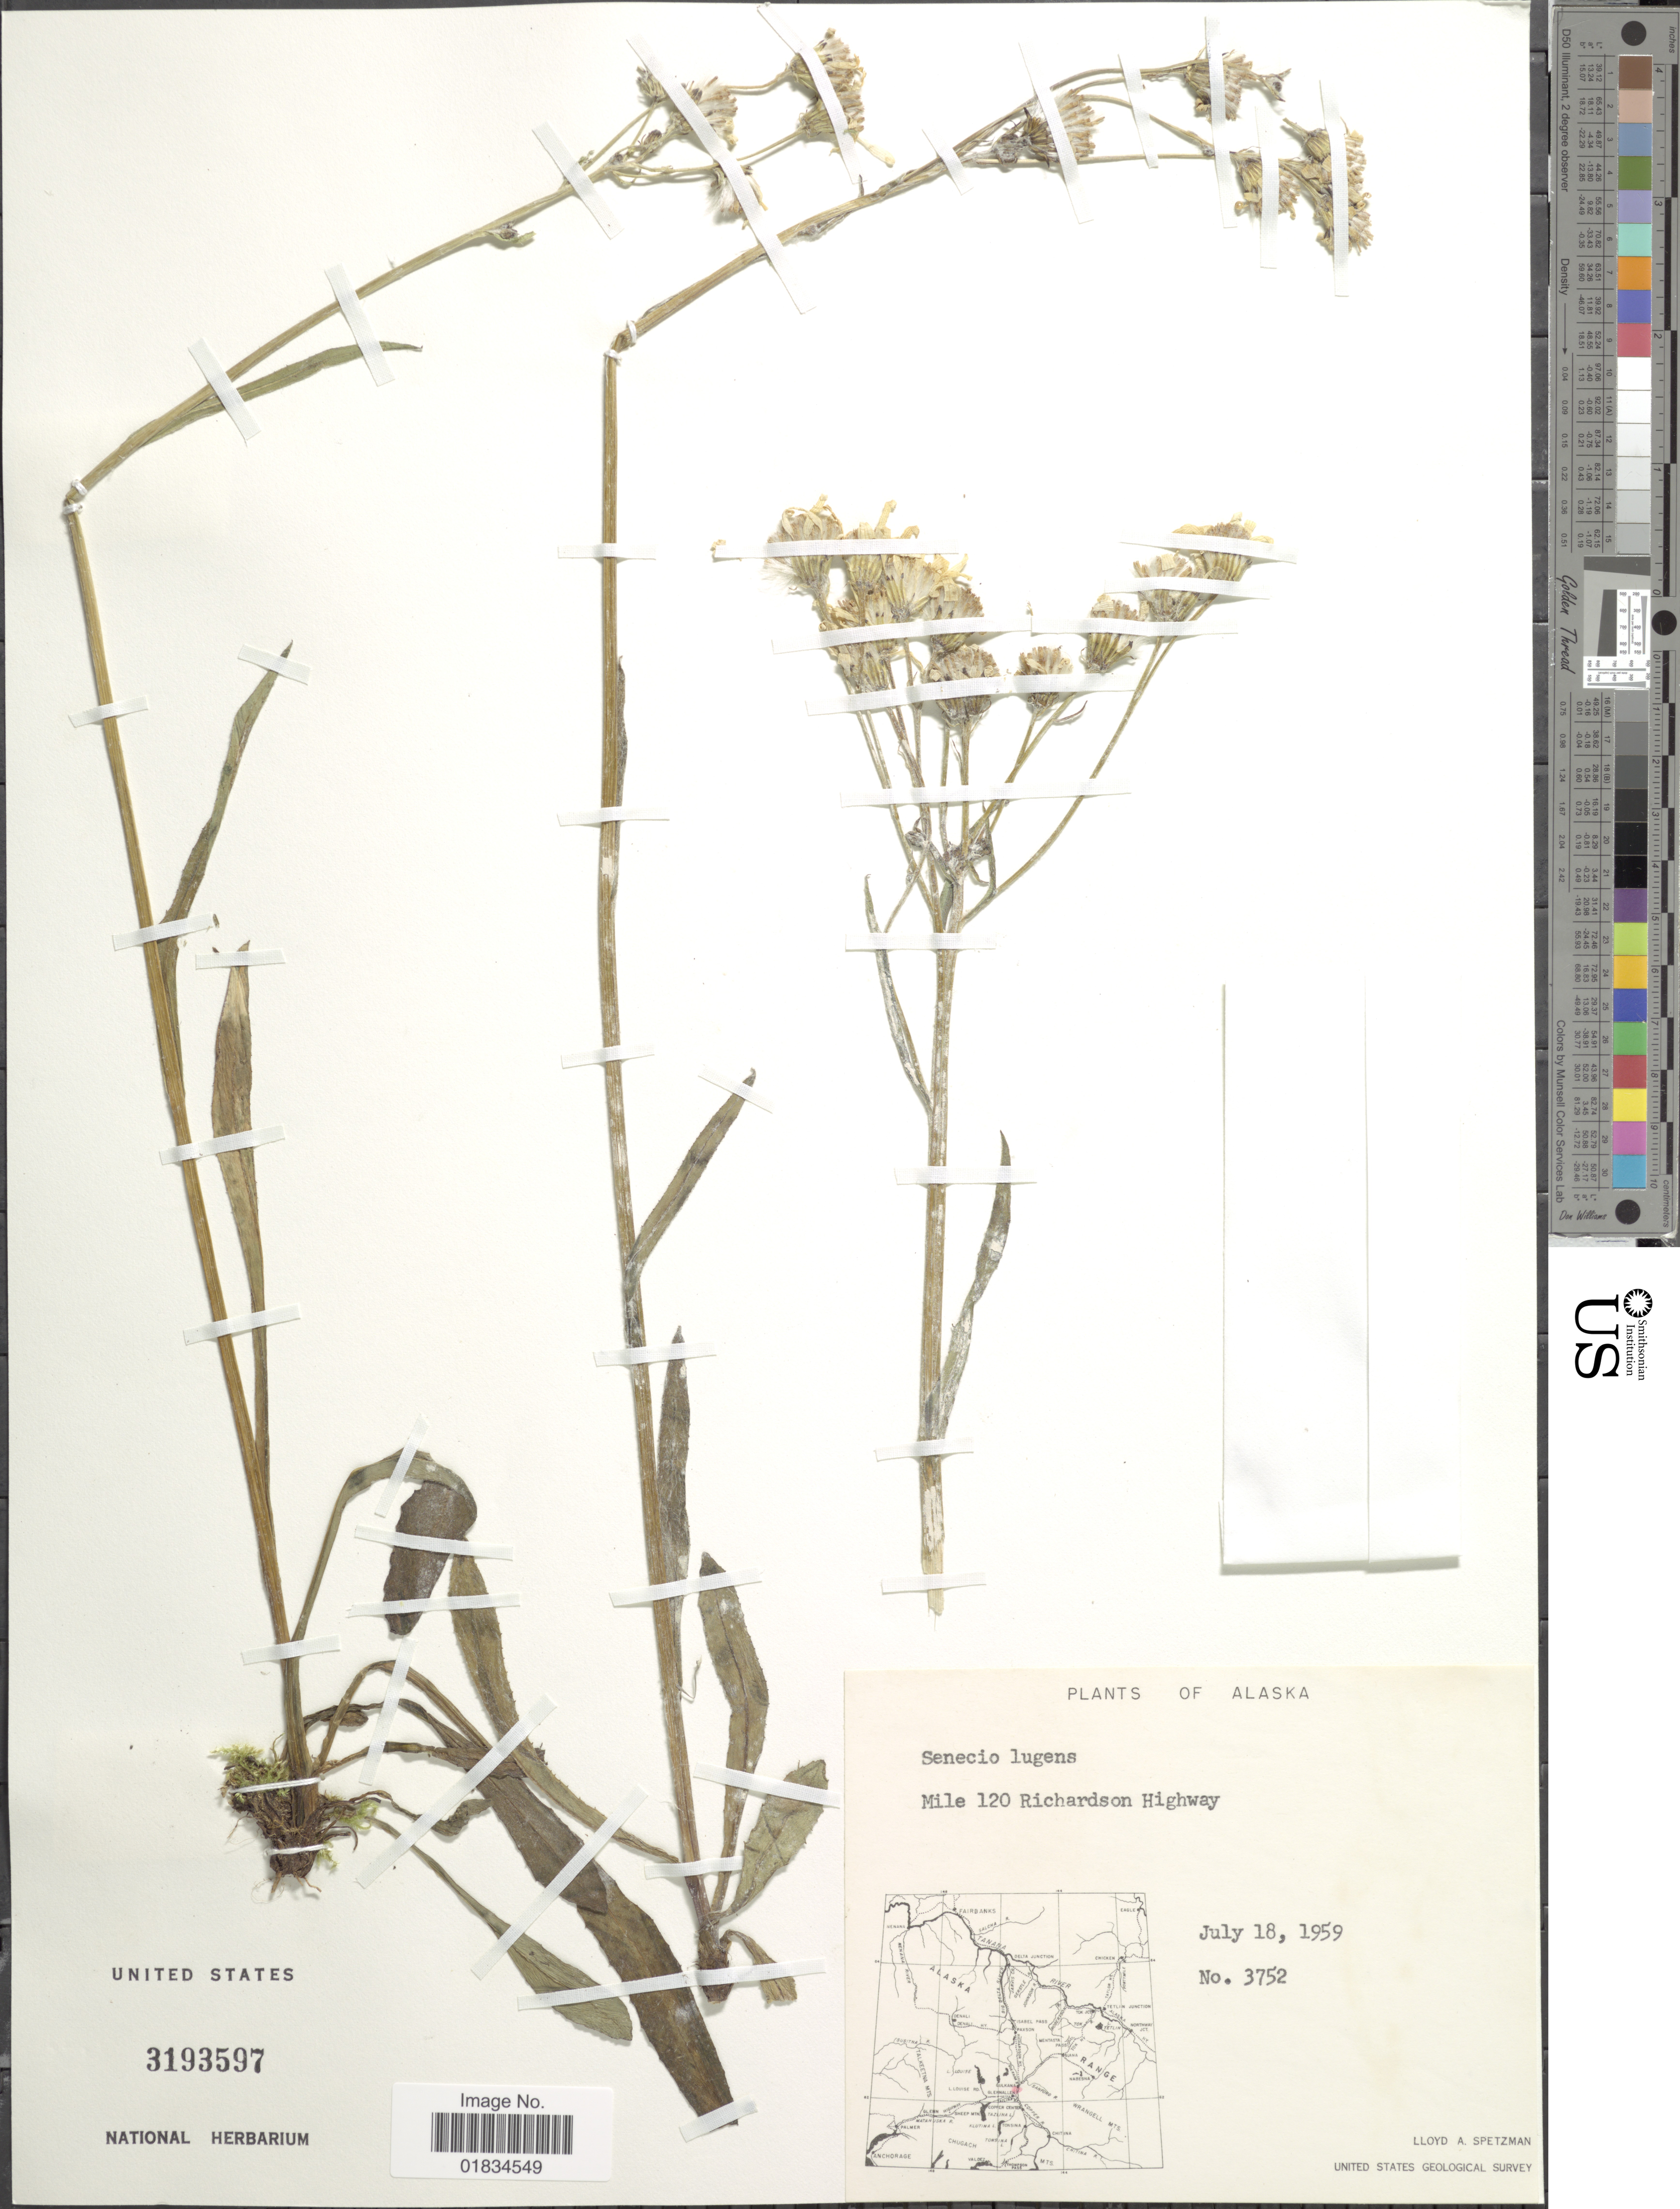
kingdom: Plantae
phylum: Tracheophyta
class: Magnoliopsida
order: Asterales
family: Asteraceae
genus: Senecio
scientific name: Senecio lugens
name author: Richardson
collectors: L. Spetzman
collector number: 3752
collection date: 1959-07-18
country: United States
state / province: Alaska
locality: Mile 120 Richardson Highway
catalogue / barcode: US 3193597